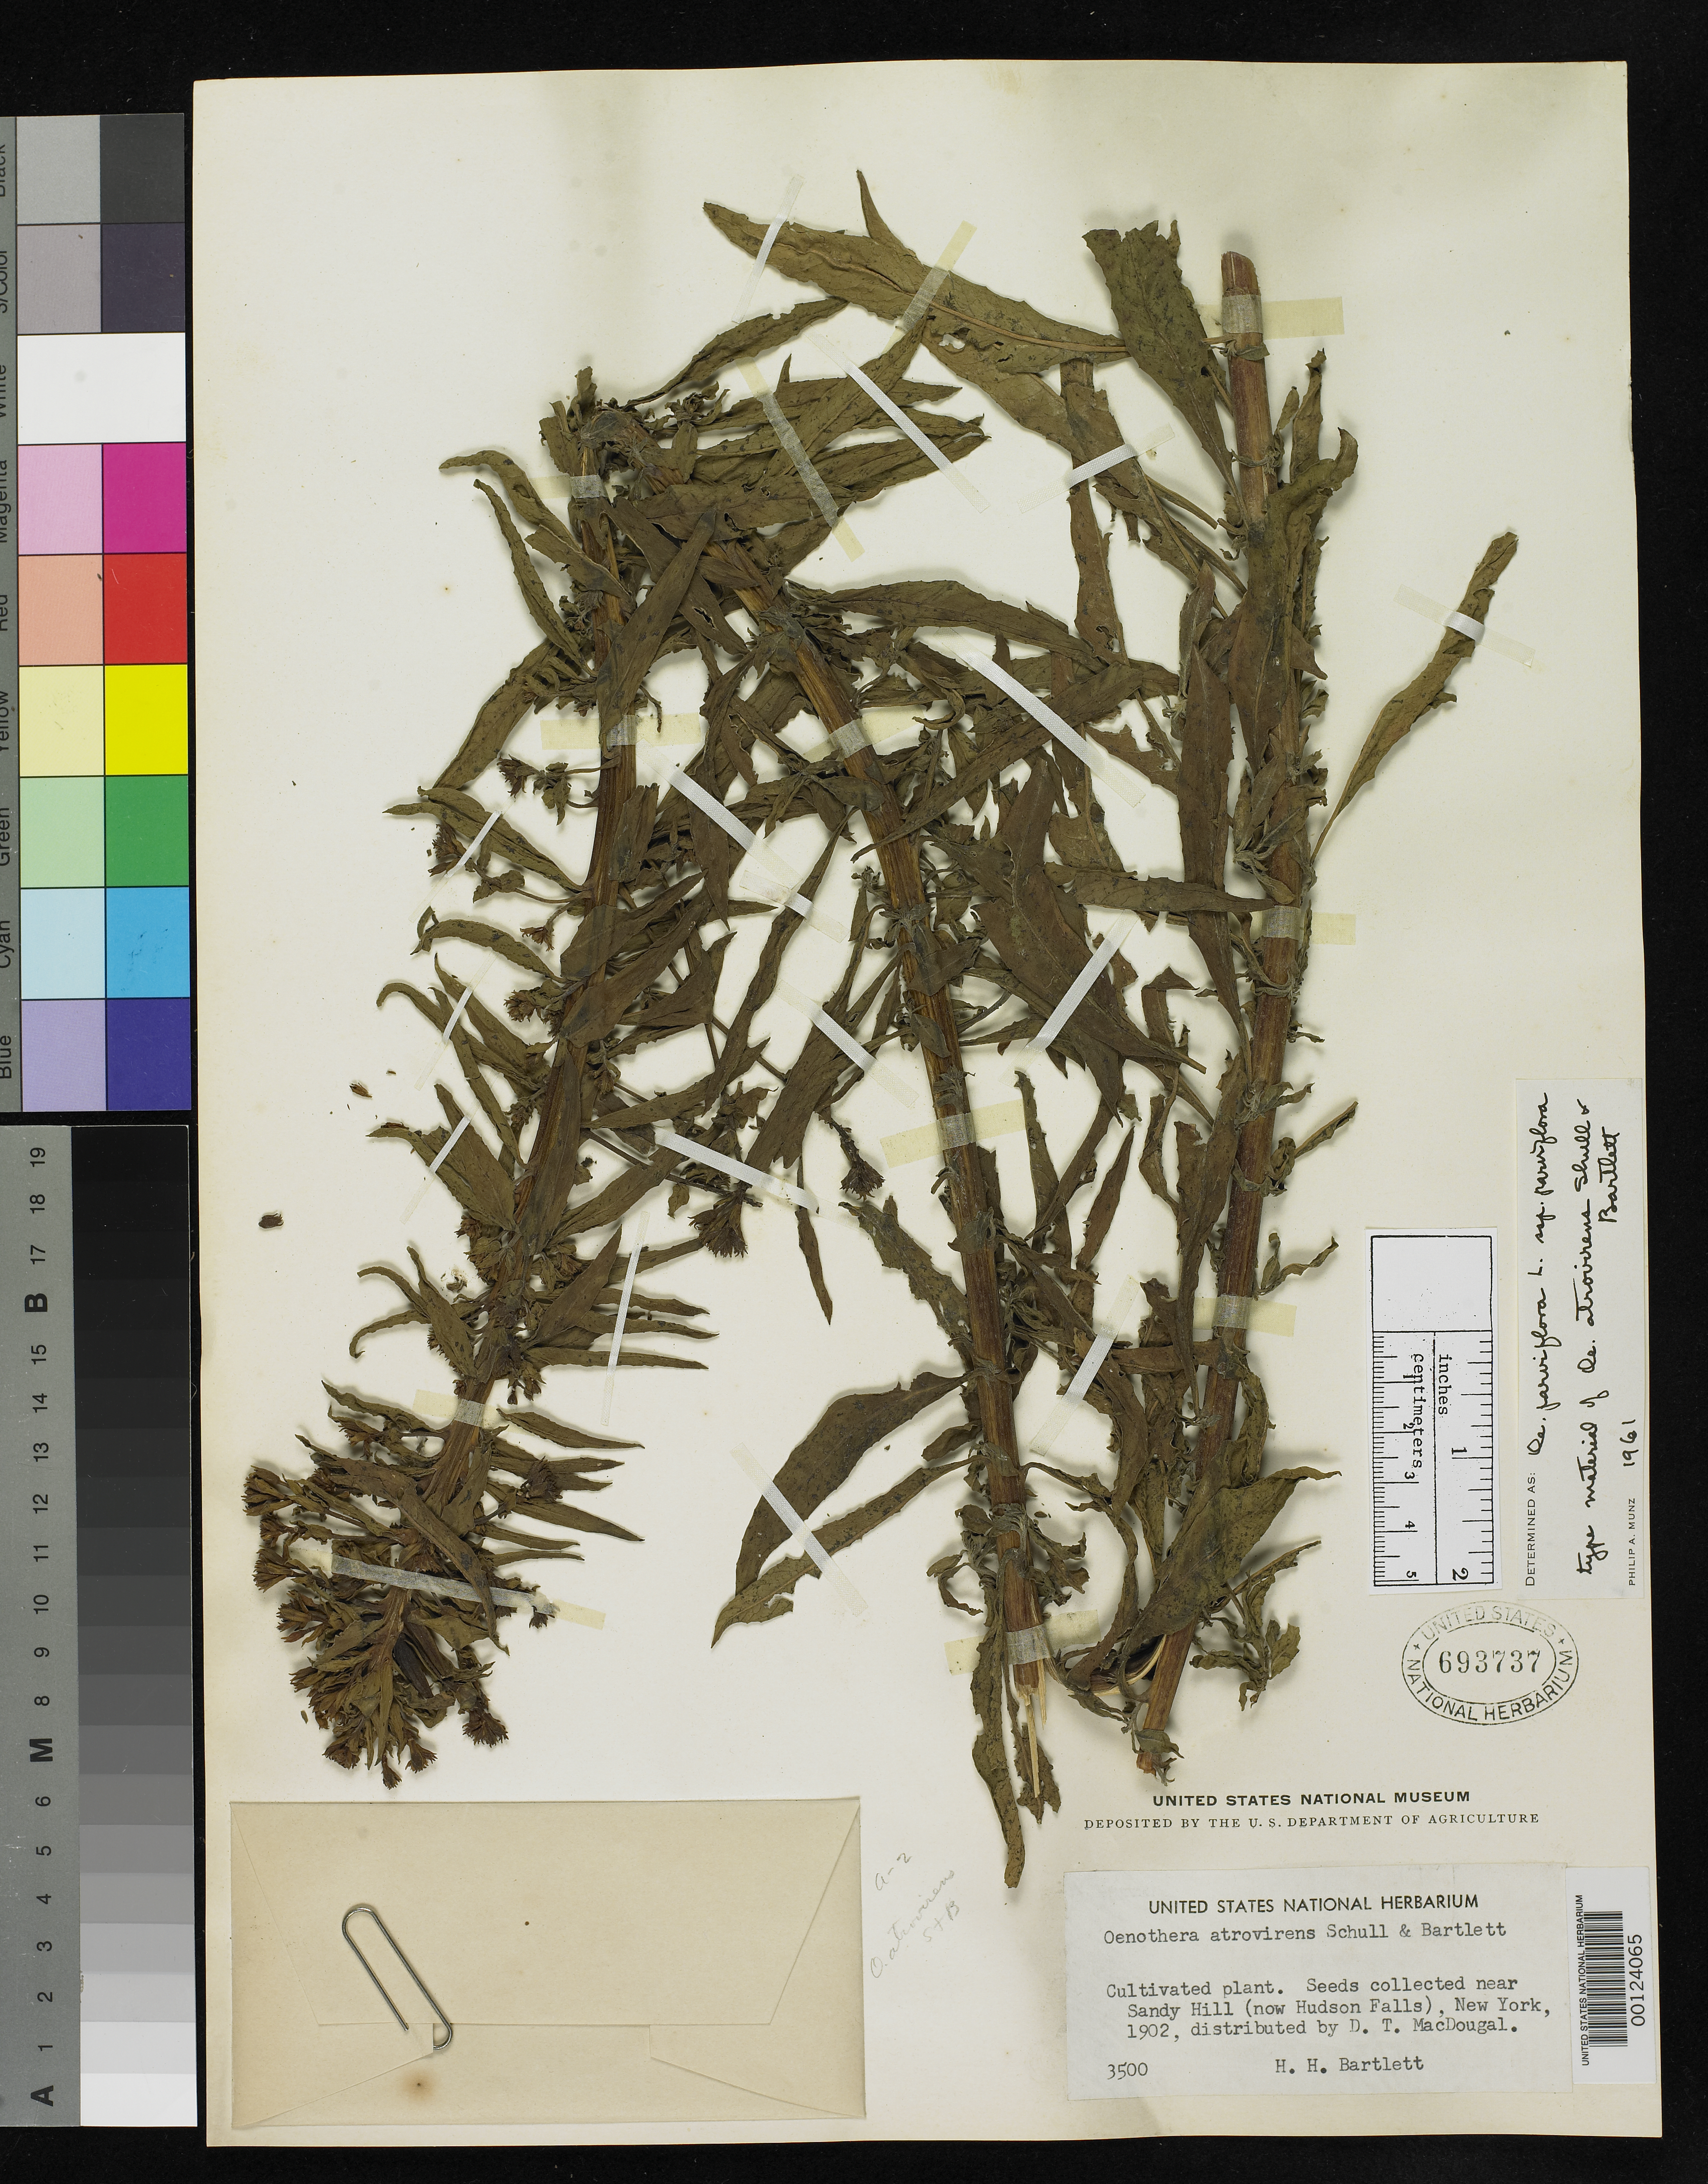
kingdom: Plantae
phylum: Tracheophyta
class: Magnoliopsida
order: Myrtales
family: Onagraceae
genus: Oenothera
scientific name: Oenothera atrovirens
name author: Shull & Bartlett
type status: Holotype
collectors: H. H. Bartlett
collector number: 3500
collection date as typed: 1902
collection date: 1902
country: United States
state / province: New York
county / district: Washington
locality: Sandy Hills (now Hudson Falls).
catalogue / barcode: US 693737